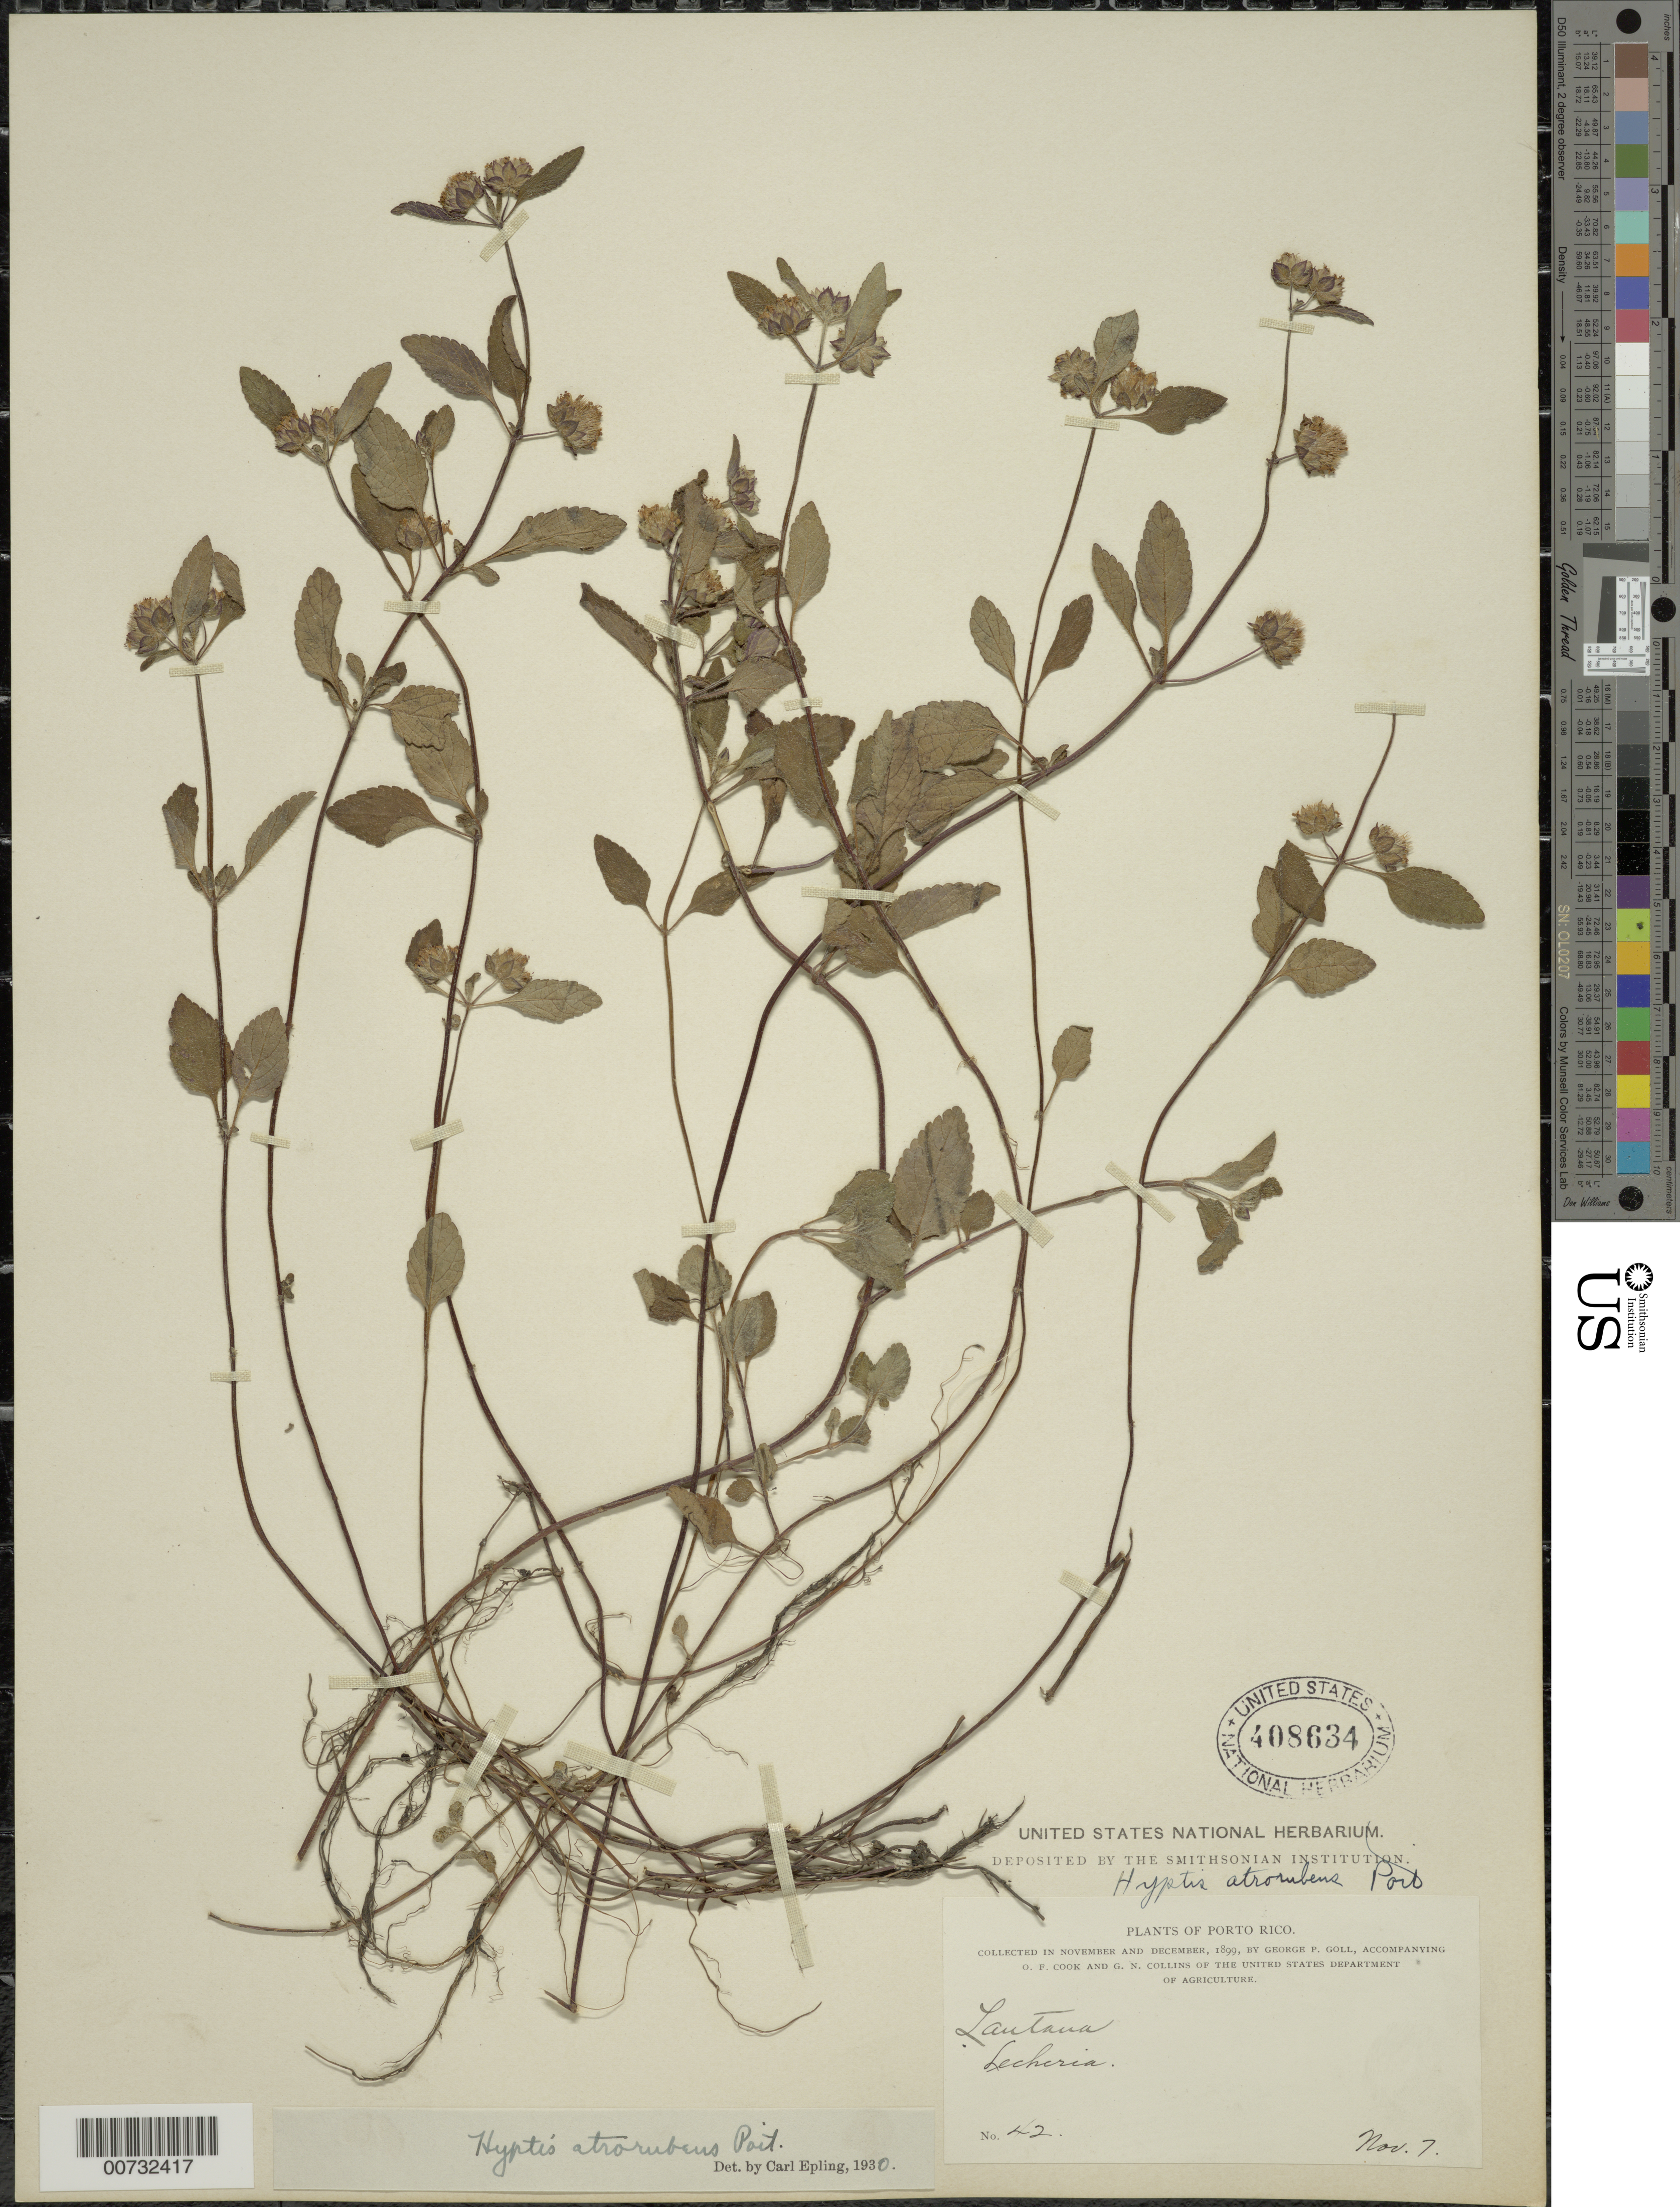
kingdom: Plantae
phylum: Tracheophyta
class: Magnoliopsida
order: Lamiales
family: Lamiaceae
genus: Hyptis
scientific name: Hyptis atrorubens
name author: Poit.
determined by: Epling, C. C.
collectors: G. Goll, O. F. Cook & G. N. Collins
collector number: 42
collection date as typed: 07 Nov 1899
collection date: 1899-11-07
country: Puerto Rico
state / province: San Juan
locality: Lecheria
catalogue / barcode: US 408634